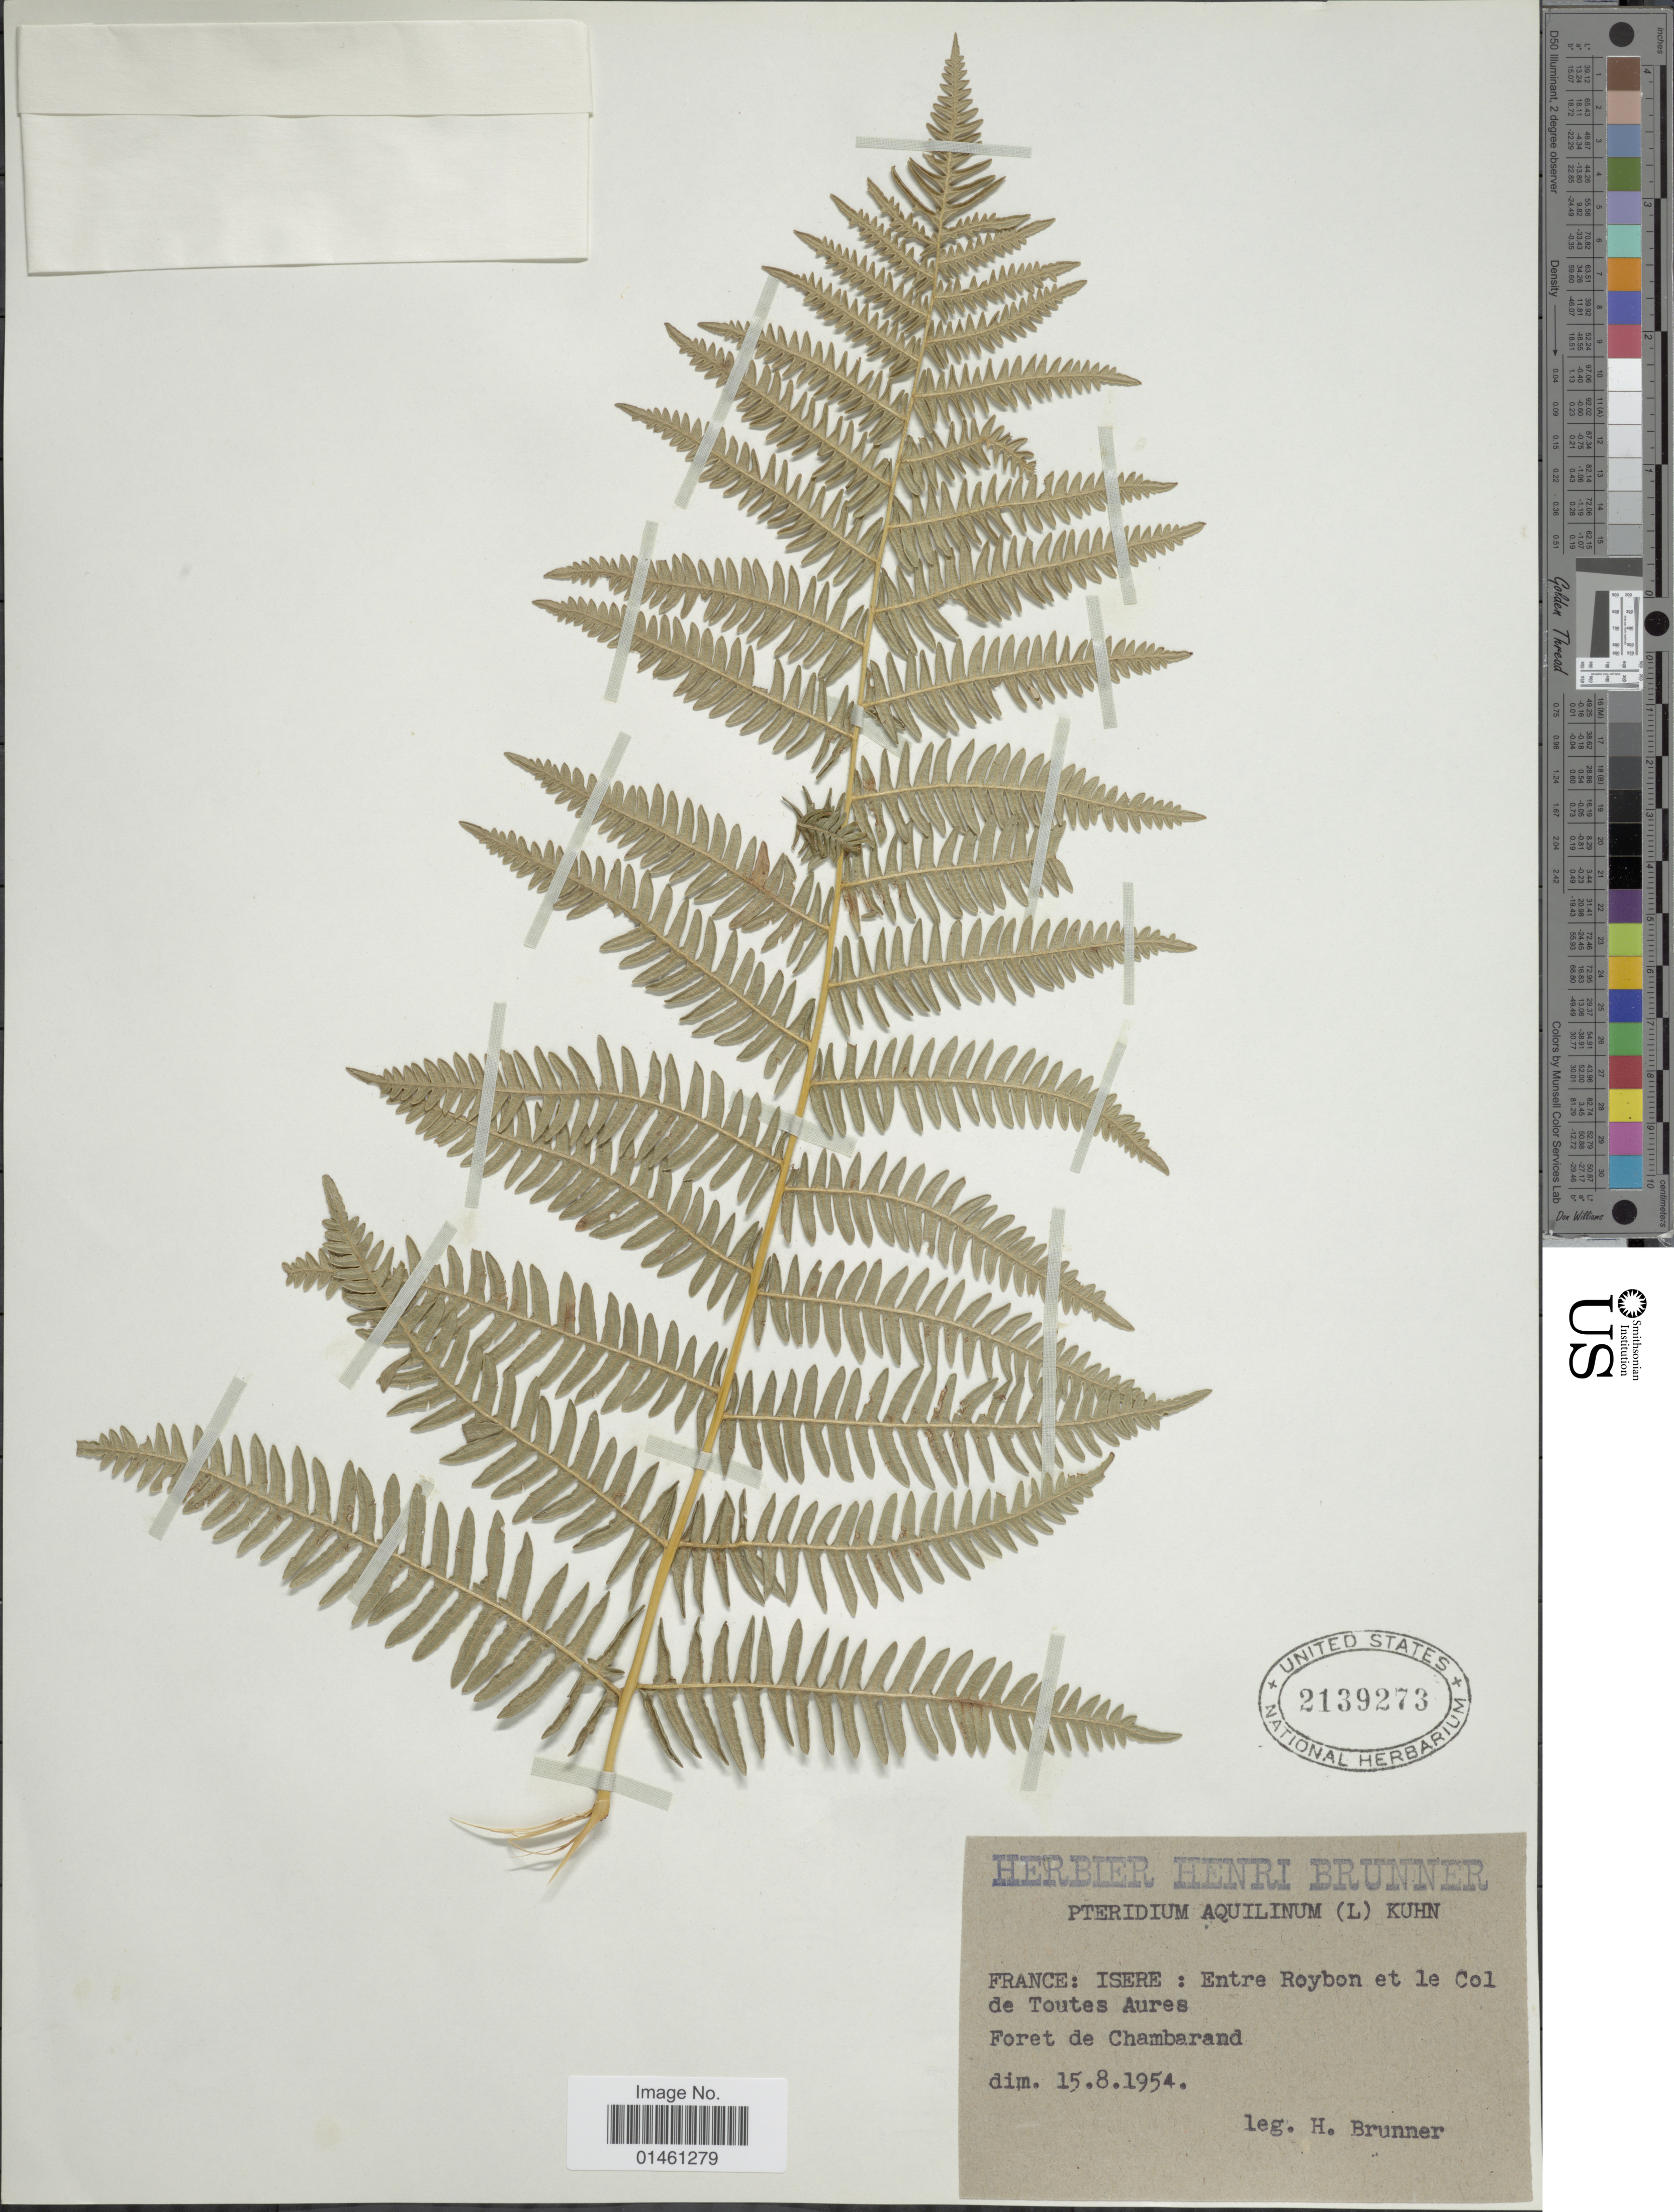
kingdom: Plantae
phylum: Tracheophyta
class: Polypodiopsida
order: Polypodiales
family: Dennstaedtiaceae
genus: Pteridium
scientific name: Pteridium aquilinum var. typicum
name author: R.M. Tryon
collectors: H. Brunner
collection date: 1954-08-15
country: France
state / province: Auvergne-Rhône-Alpes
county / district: Isère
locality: Isere: Entre Roybon et le Col de Toutes Aures, foret de Chambarand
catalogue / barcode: US 2139273